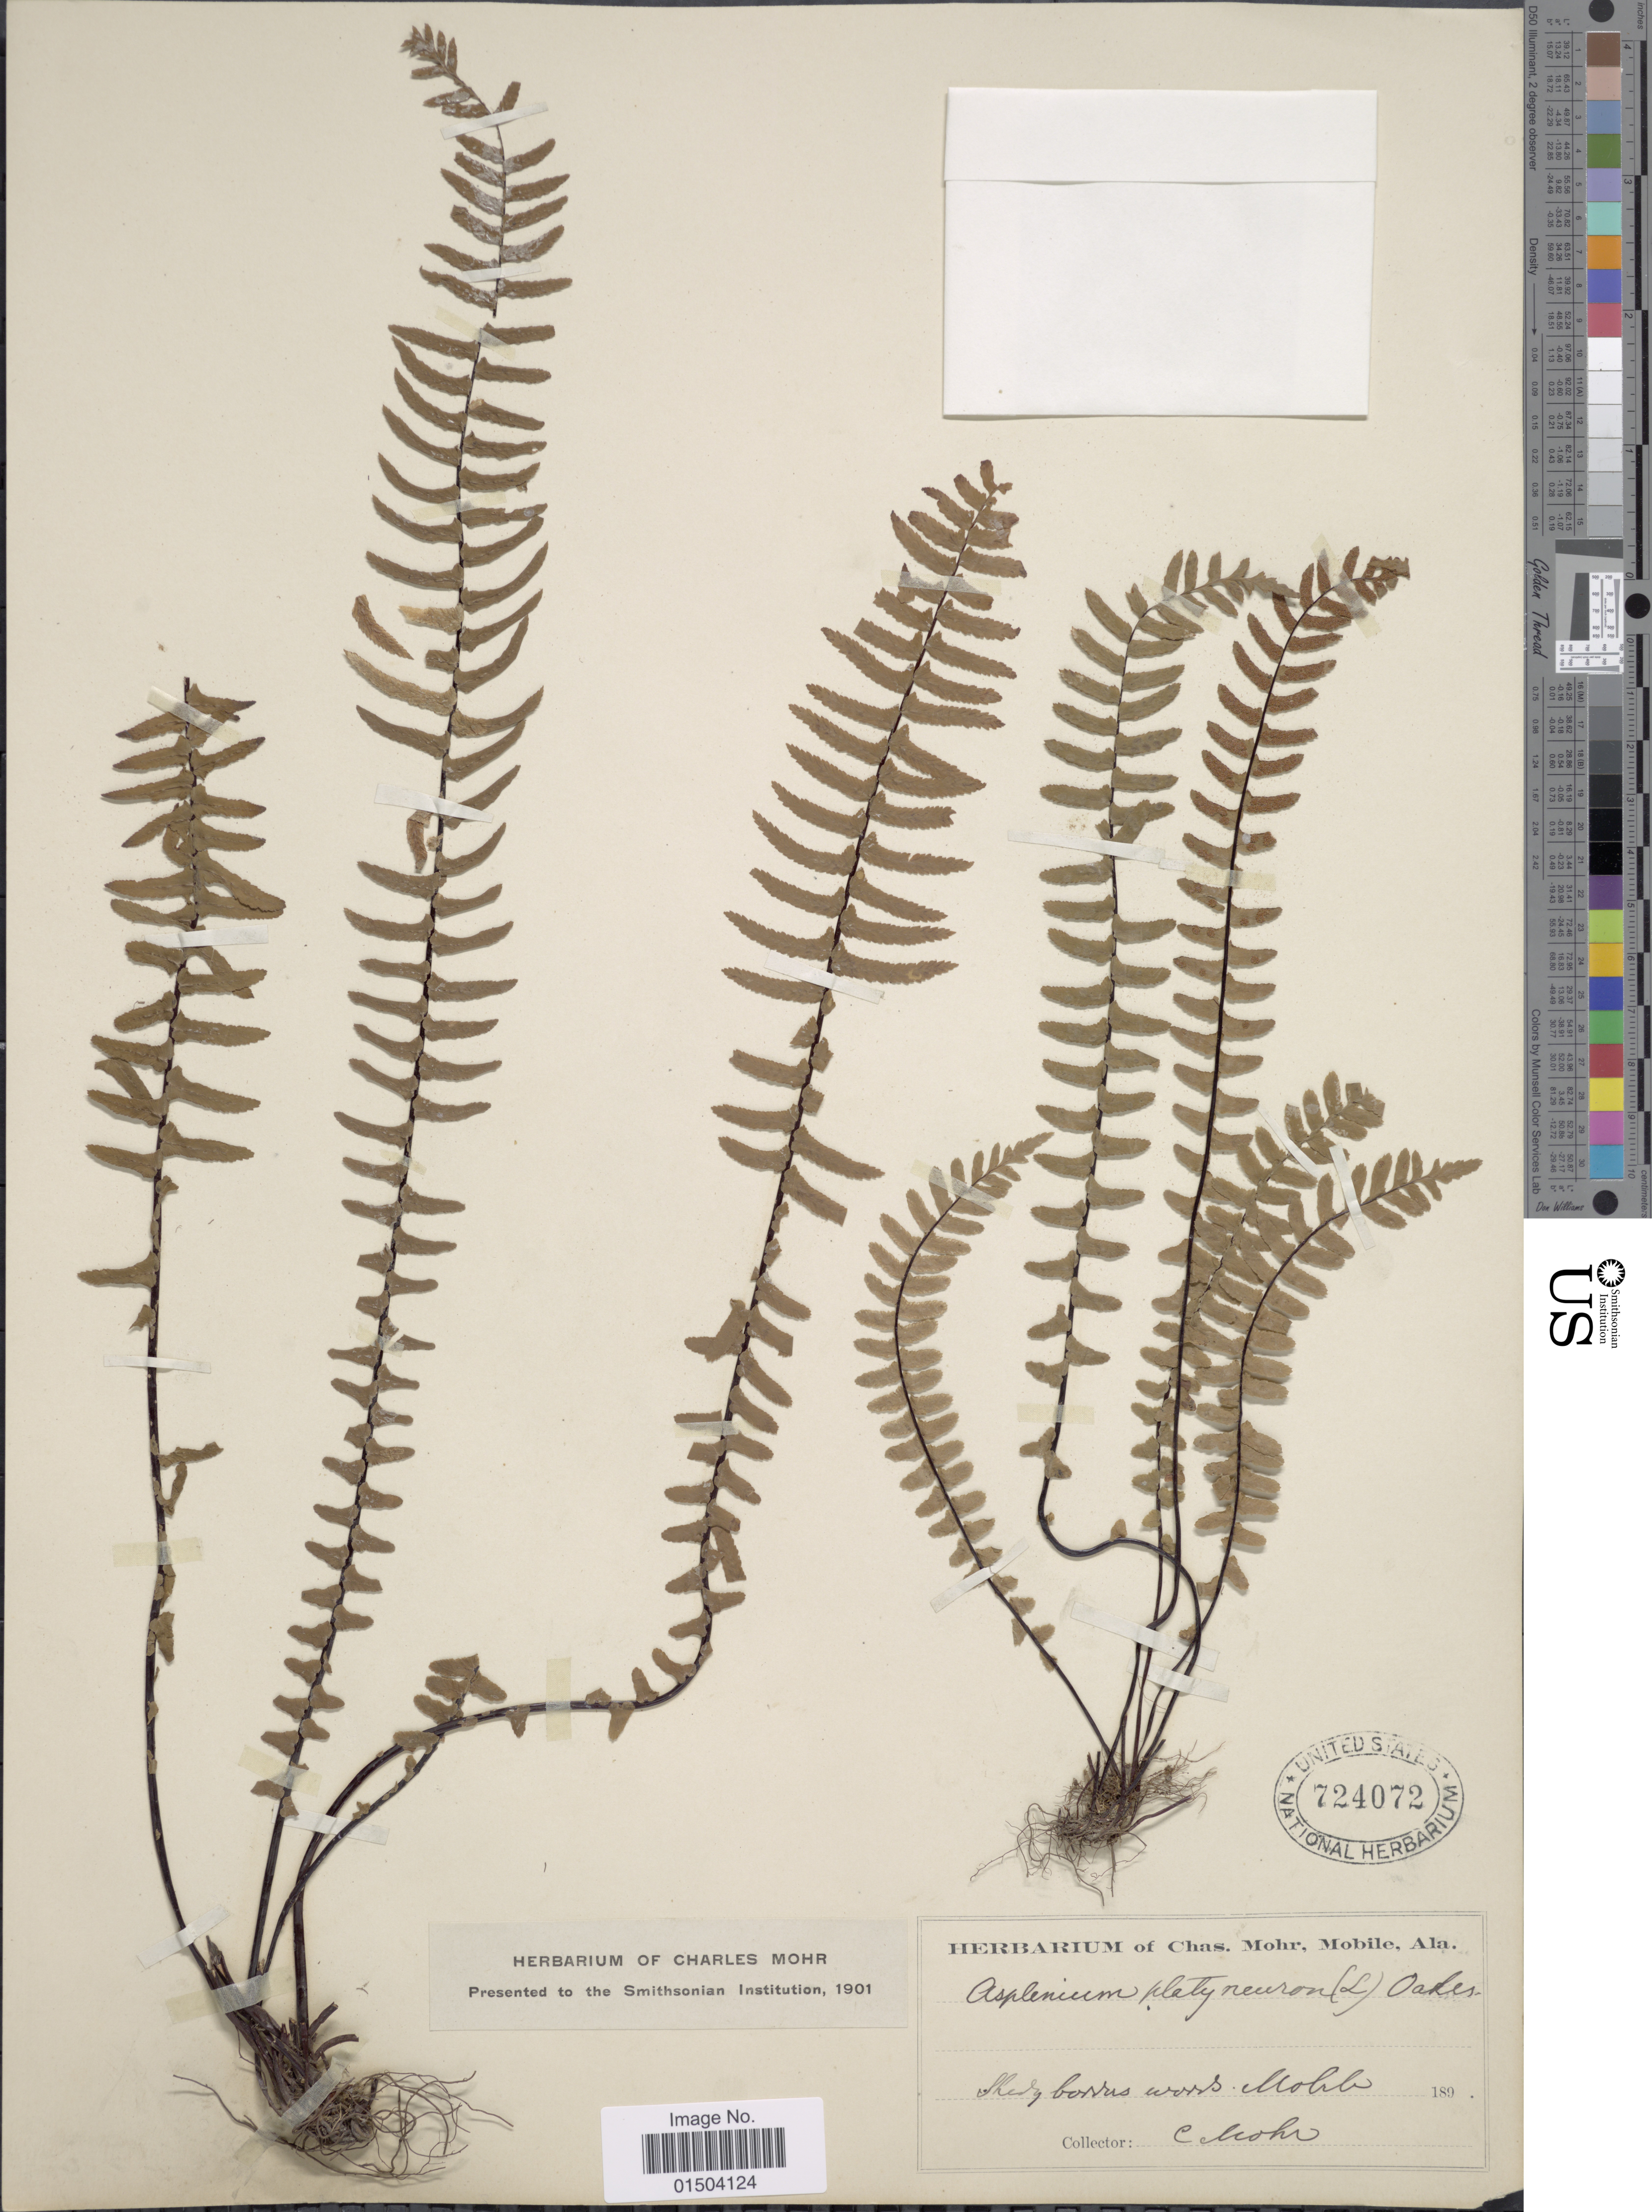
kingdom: Plantae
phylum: Tracheophyta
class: Polypodiopsida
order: Polypodiales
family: Aspleniaceae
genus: Asplenium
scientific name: Asplenium platyneuron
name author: (L.) Britton, Stearns & Poggenb.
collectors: C. T. Mohr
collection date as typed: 189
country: United States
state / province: Alabama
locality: Shady borders woods, Mobile.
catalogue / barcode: US 724072